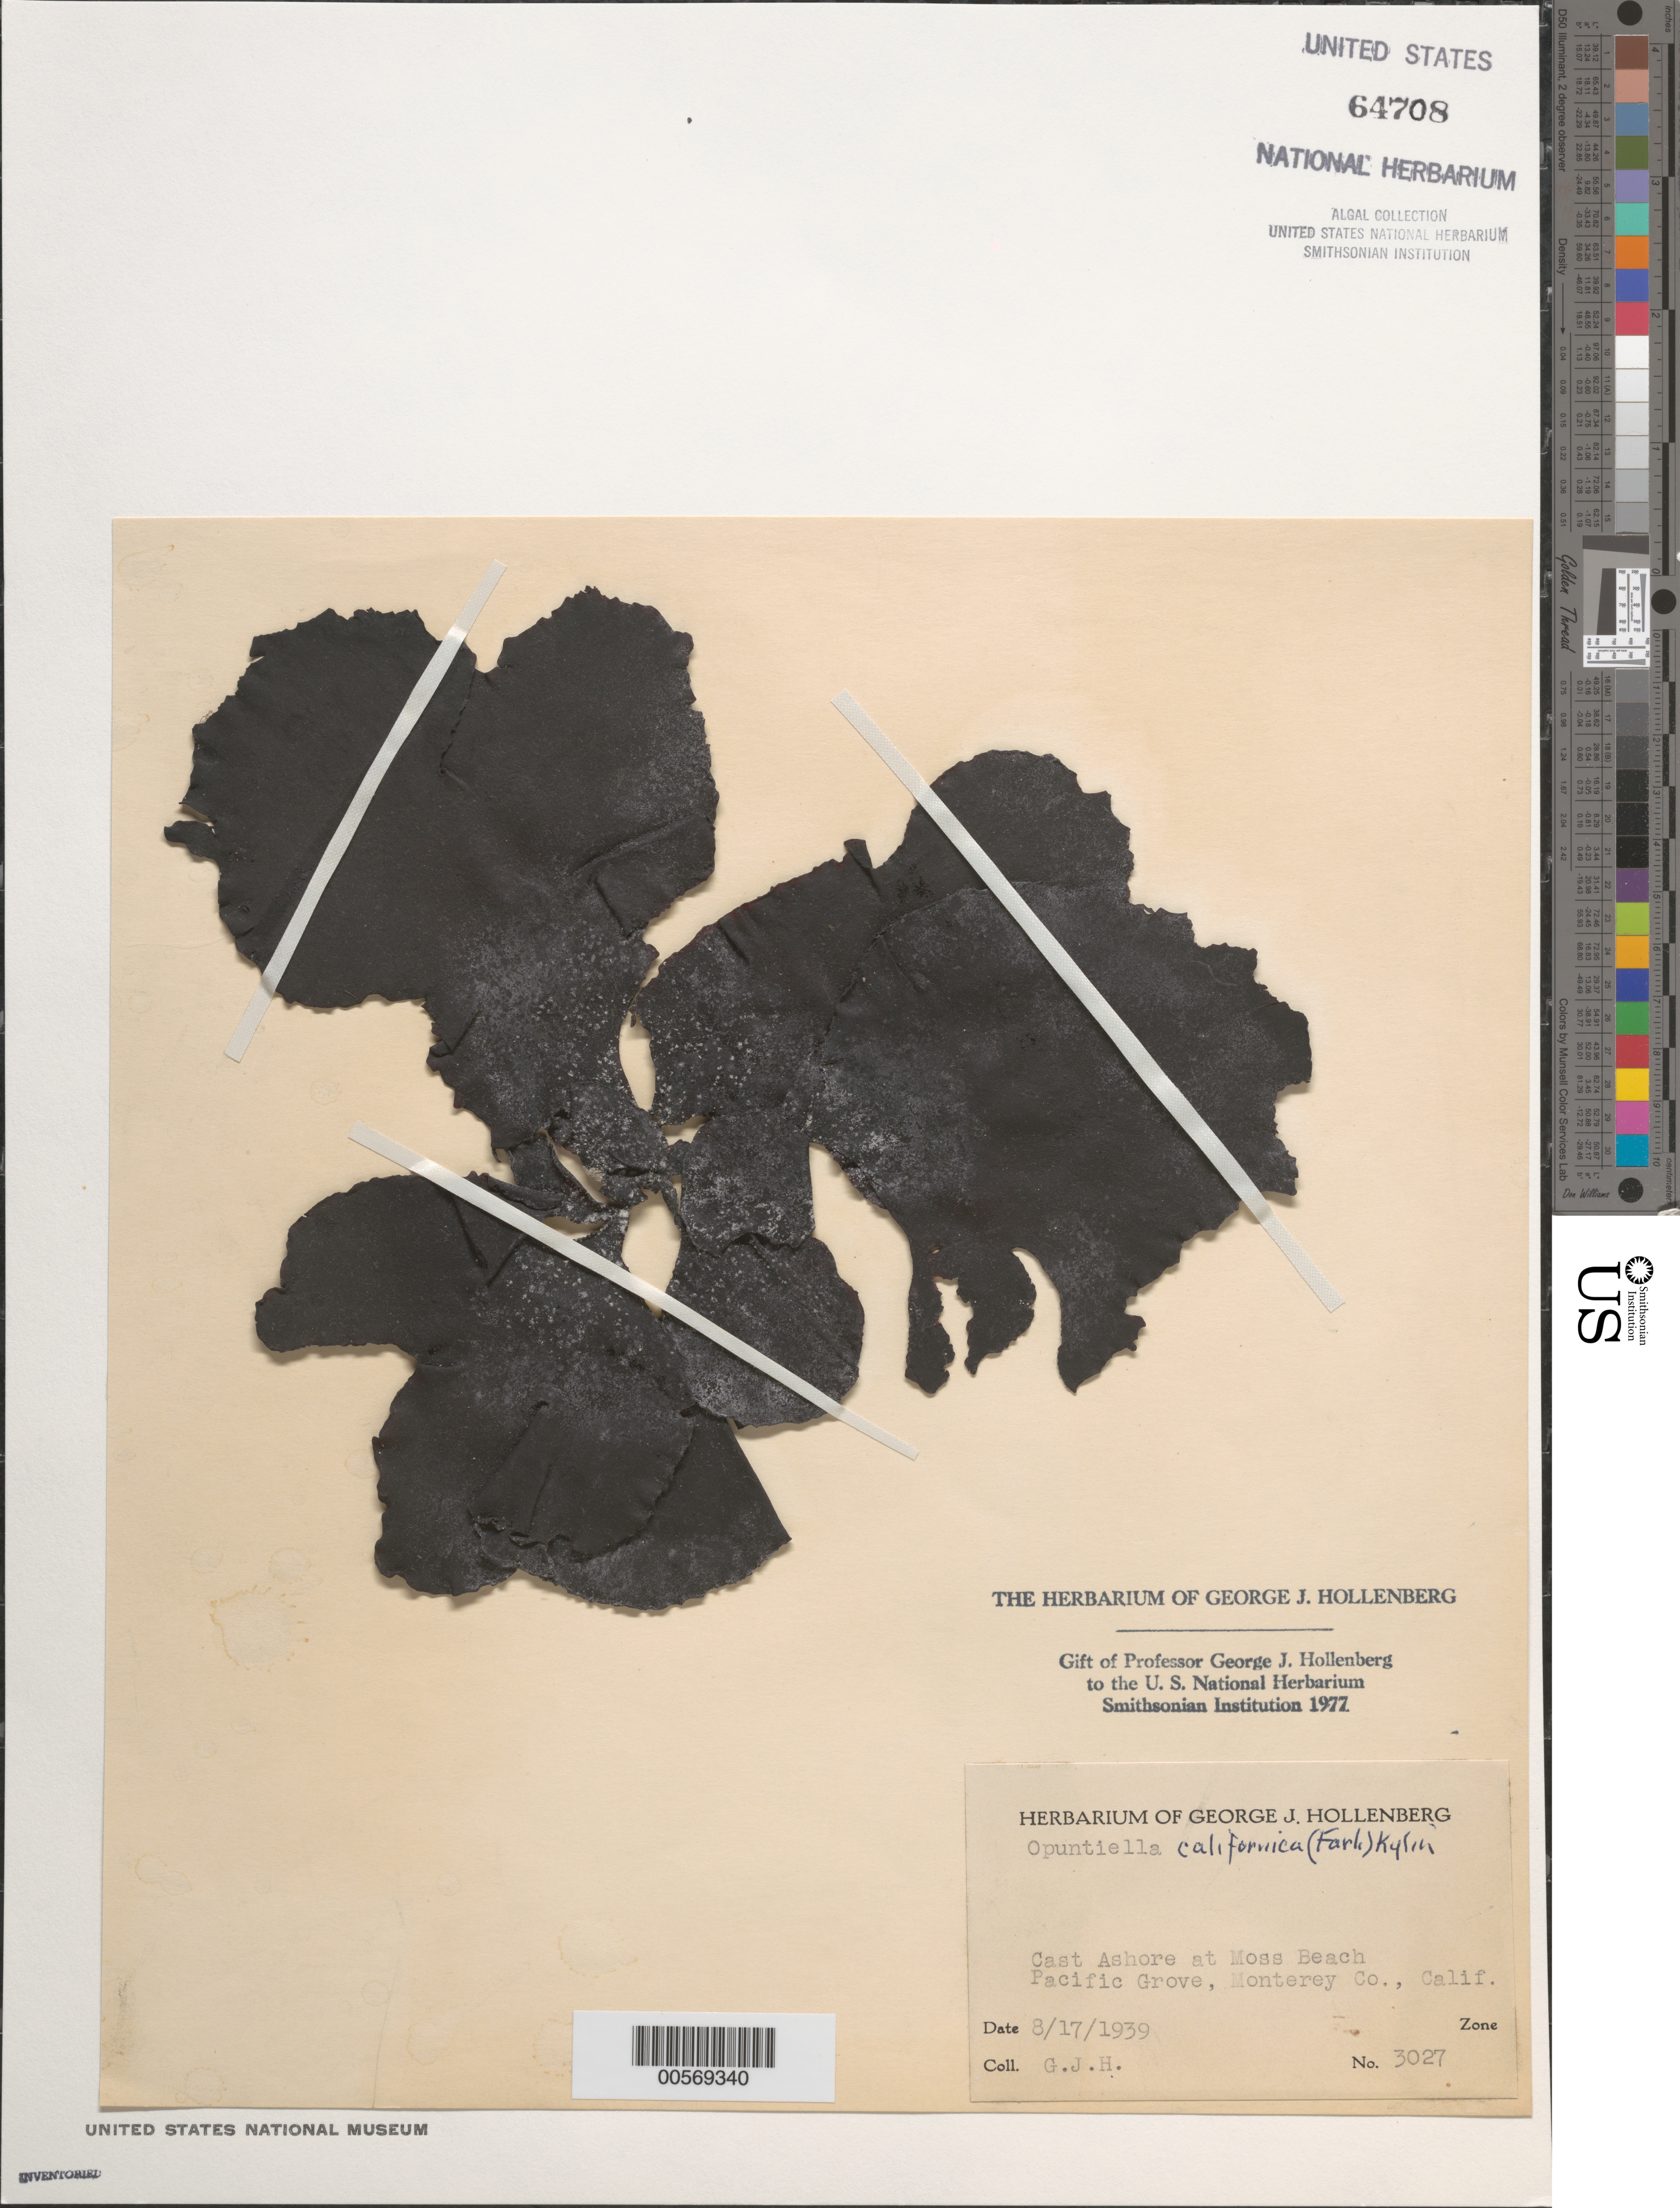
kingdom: Plantae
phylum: Rhodophyta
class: Florideophyceae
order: Gigartinales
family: Furcellariaceae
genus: Opuntiella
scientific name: Opuntiella californica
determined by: Hollenberg, George J.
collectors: G. Hollenberg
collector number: GJH 3027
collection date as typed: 17 Aug 1939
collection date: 1939-08-17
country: United States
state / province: California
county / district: Monterey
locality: Moss Beach, Pacific Grove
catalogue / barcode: US 64708